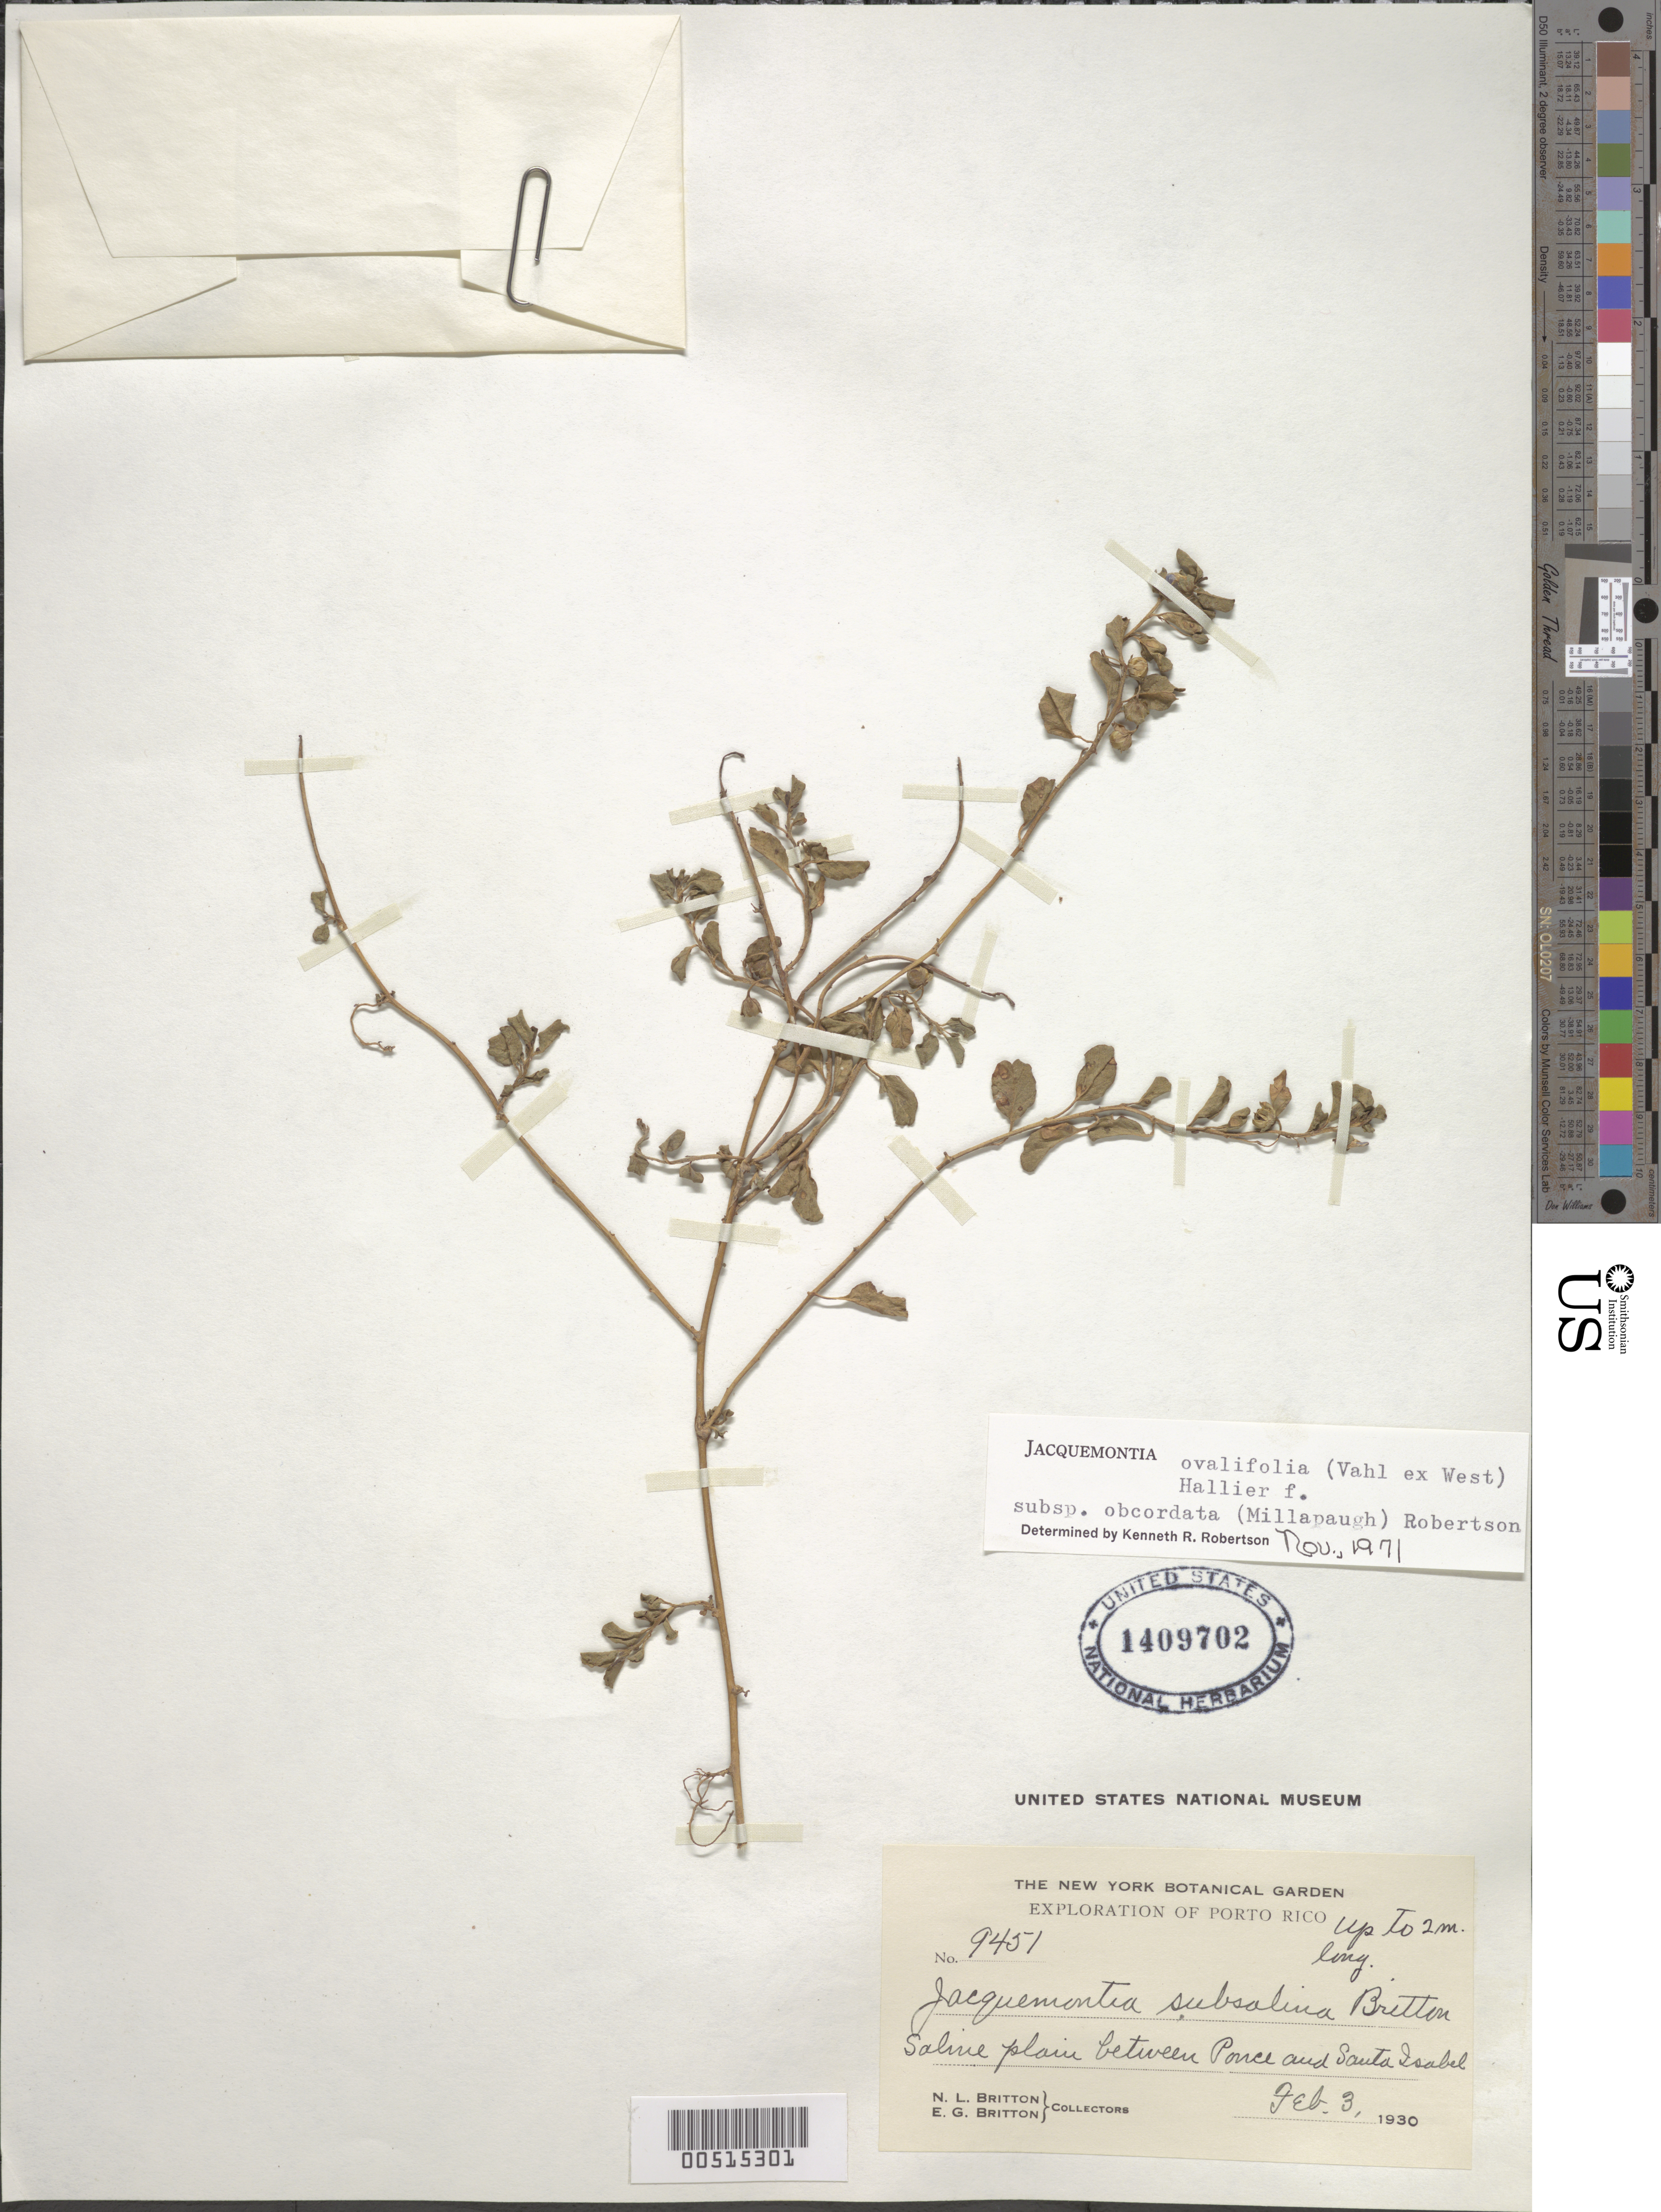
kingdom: Plantae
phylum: Tracheophyta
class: Magnoliopsida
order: Solanales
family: Convolvulaceae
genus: Jacquemontia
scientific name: Jacquemontia ovalifolia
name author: (Vahl) Hallier f.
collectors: N. Britton & E. G. Britton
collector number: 9451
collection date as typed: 03 Feb 1930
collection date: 1930-02-03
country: Puerto Rico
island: Greater Antilles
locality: Between Ponce and Santa Isabel. Saline plain.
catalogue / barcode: US 1409702